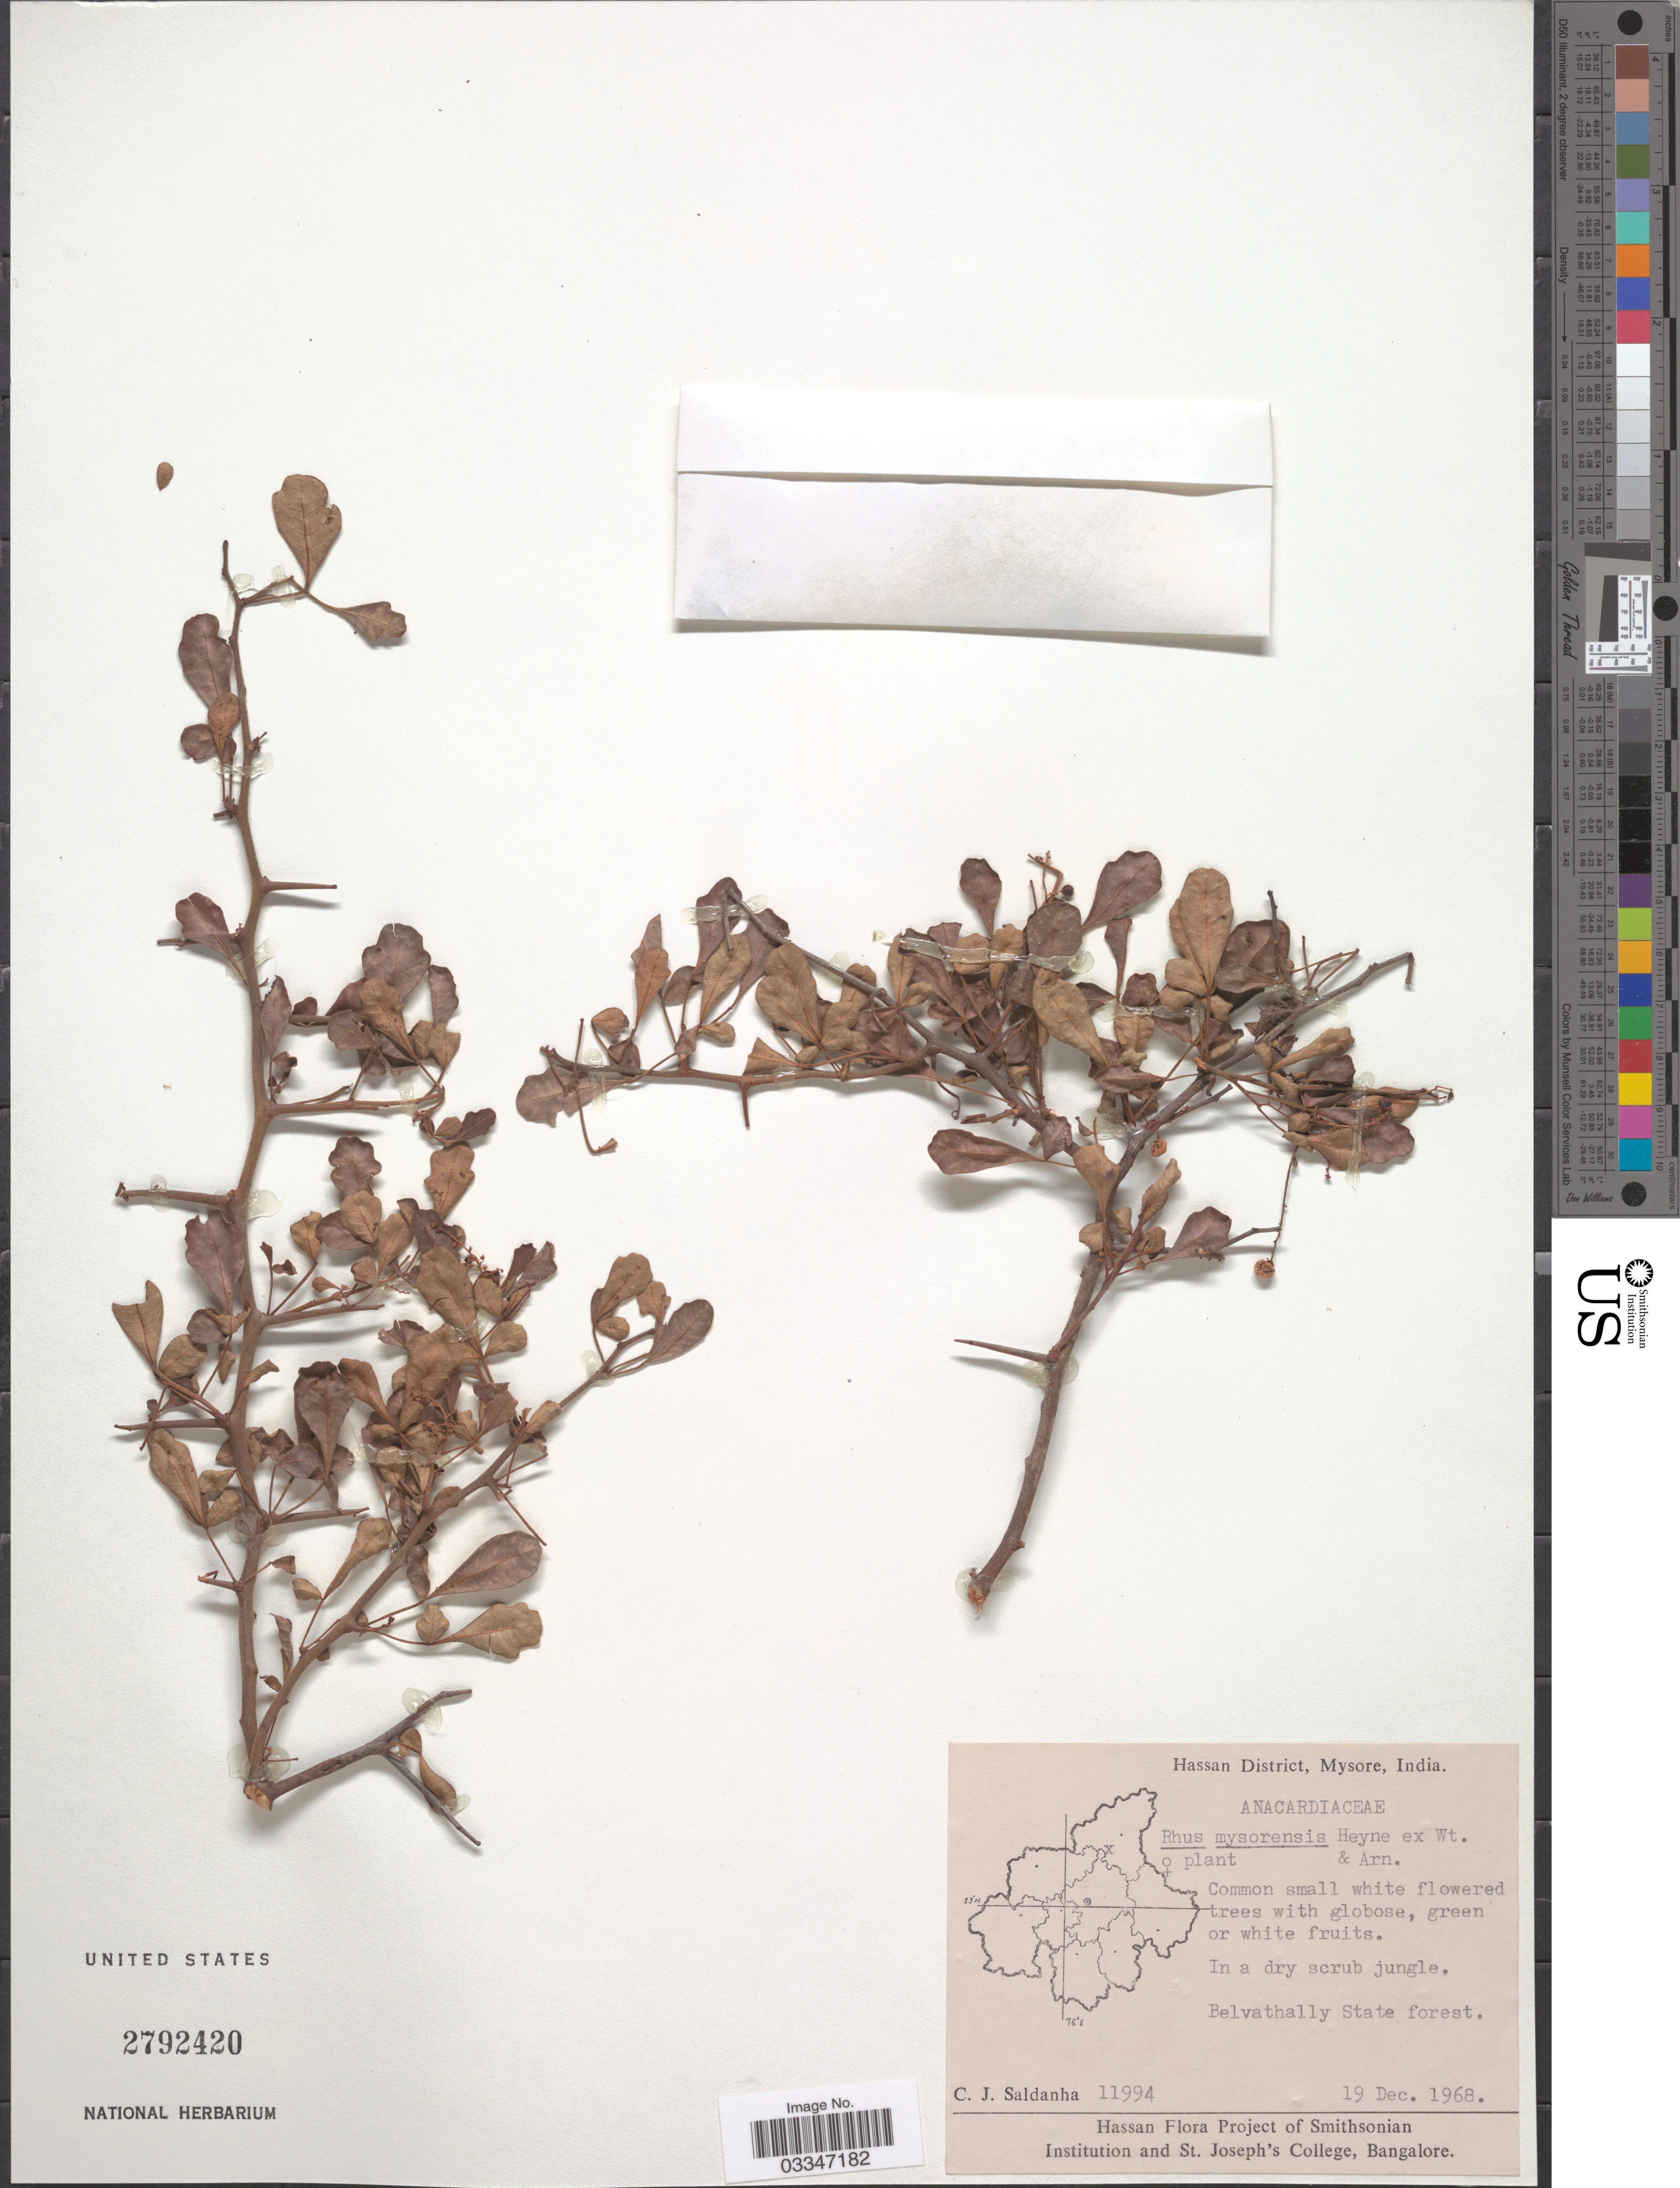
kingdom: Plantae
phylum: Tracheophyta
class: Magnoliopsida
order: Sapindales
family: Anacardiaceae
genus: Rhus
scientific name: Rhus mysorensis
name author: G. Don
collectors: C. J. Saldanha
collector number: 11994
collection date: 1968-12-19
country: India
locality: Hassan District, Mysore. Belvathally State forest.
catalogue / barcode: US 2792420